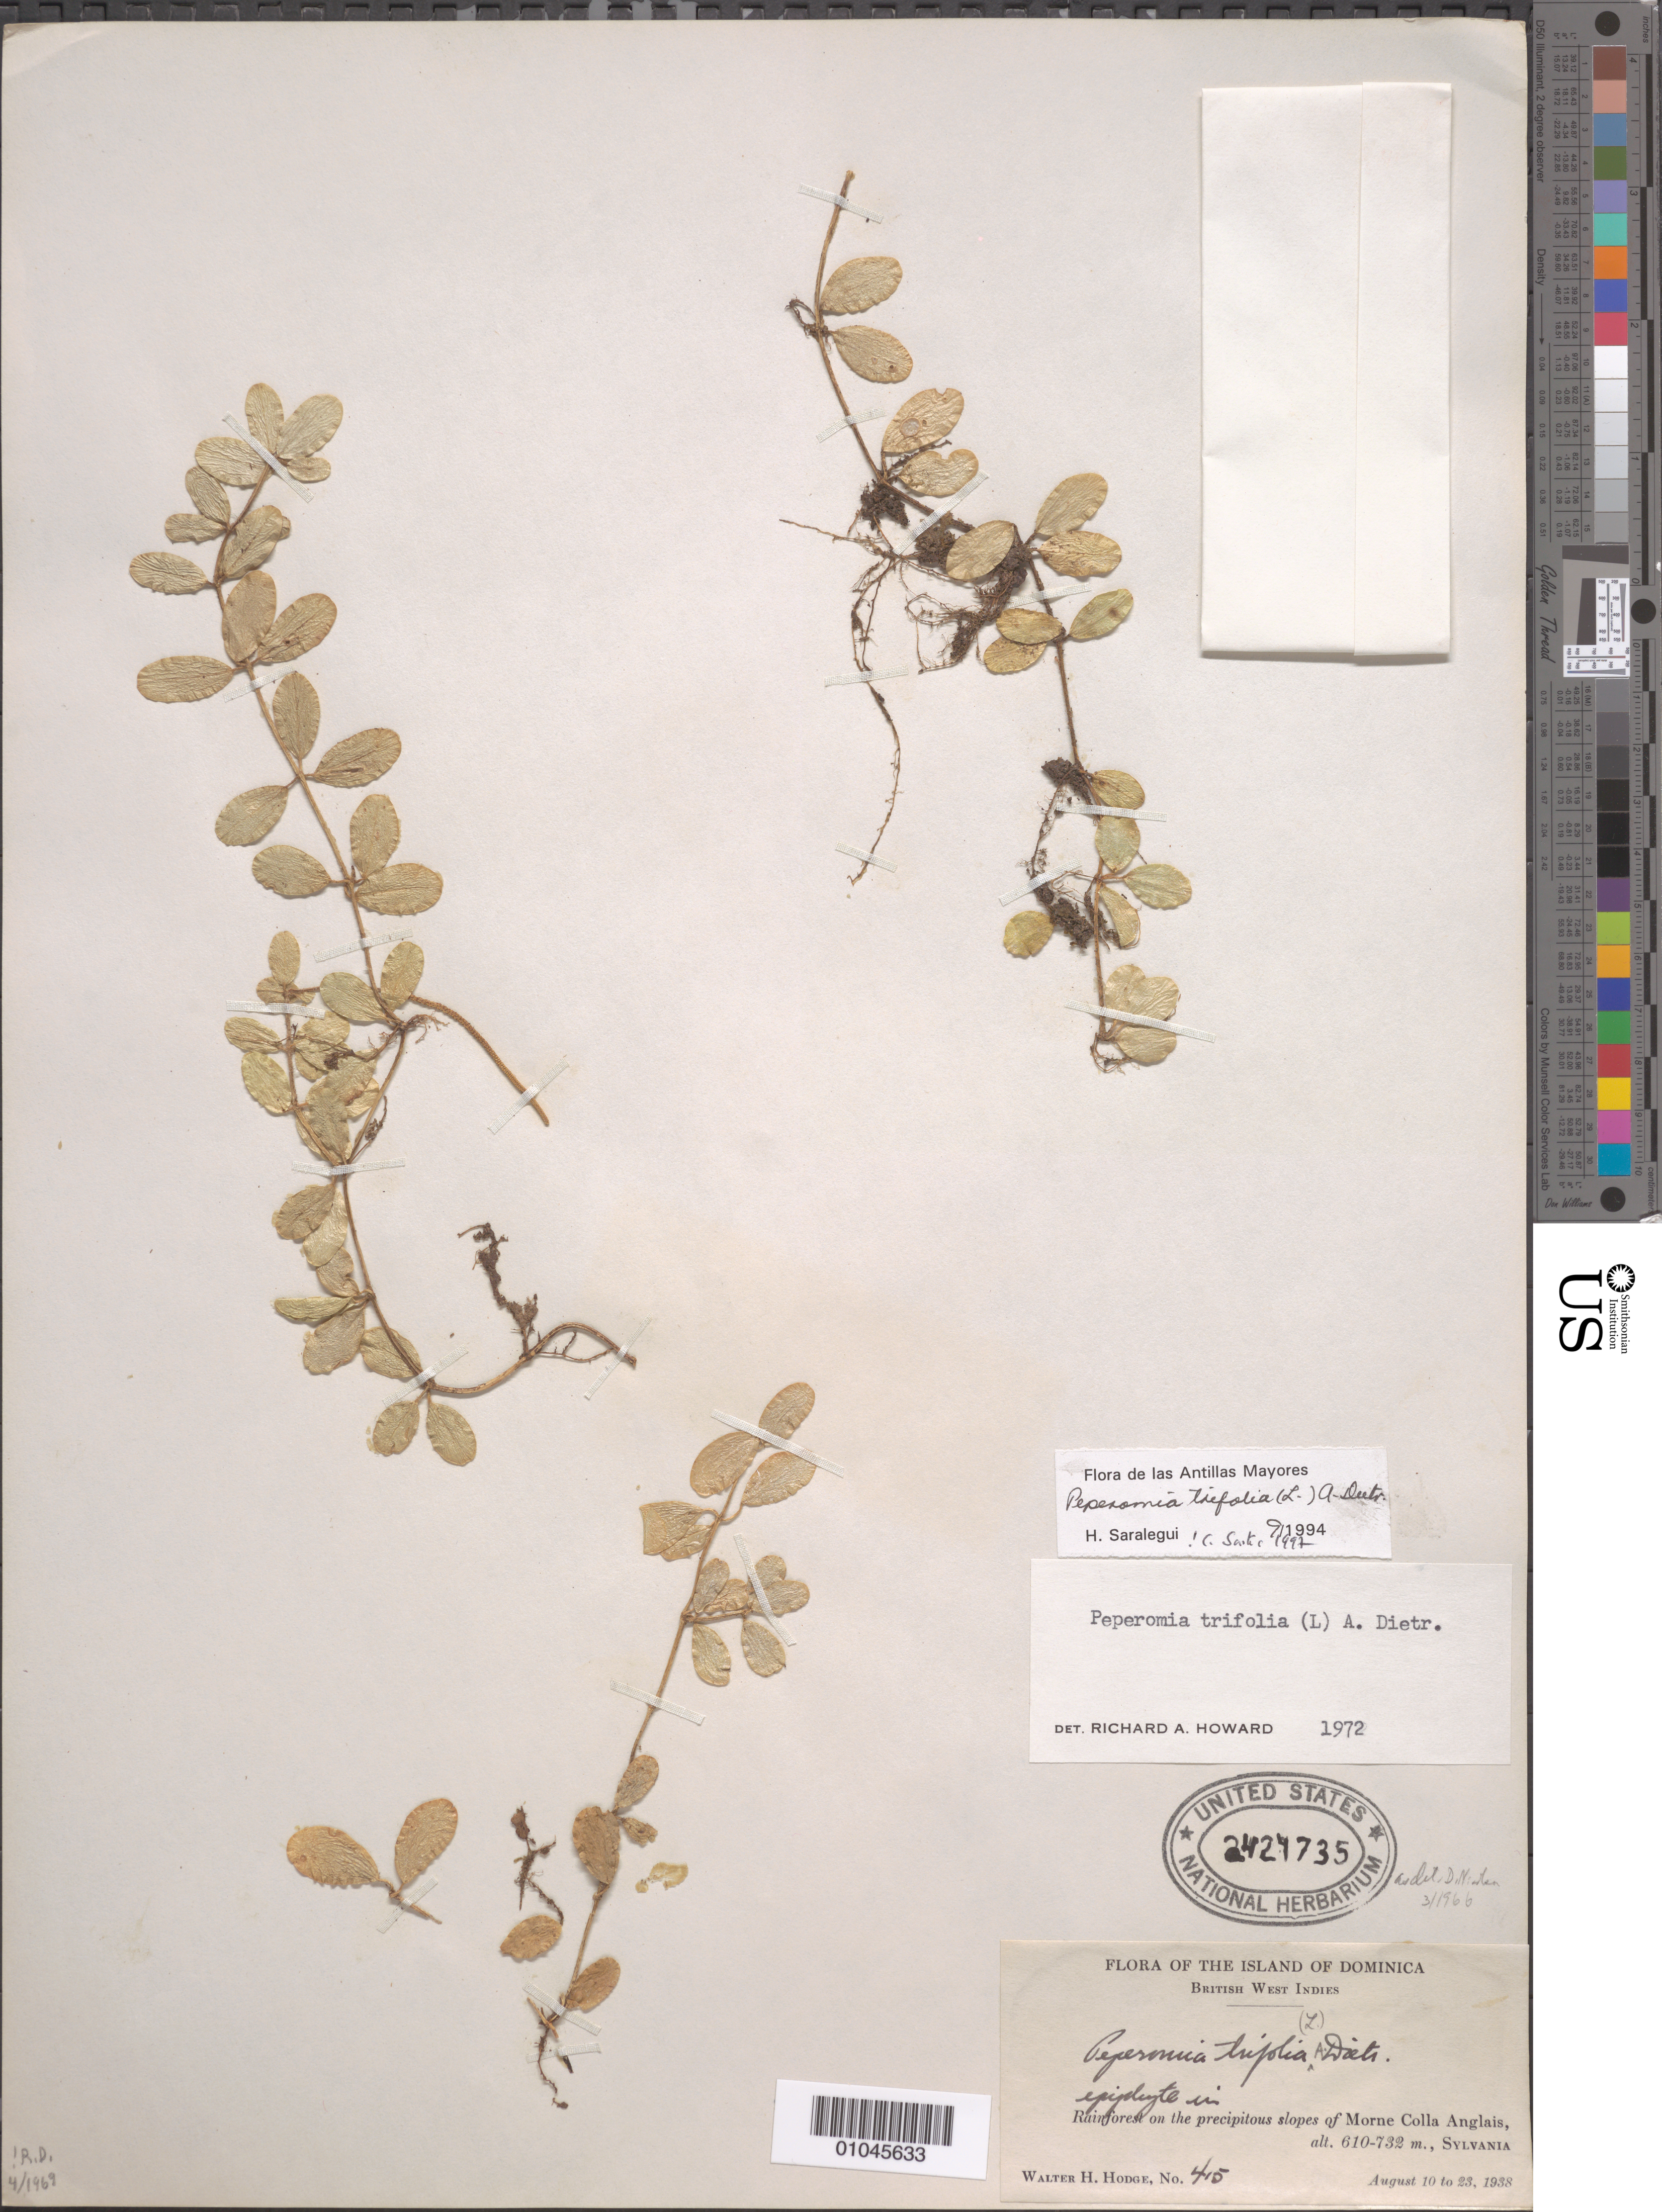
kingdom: Plantae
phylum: Tracheophyta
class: Magnoliopsida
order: Piperales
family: Piperaceae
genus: Peperomia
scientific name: Peperomia trifolia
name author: (L.) A. Dietr.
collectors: W. Hodge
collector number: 415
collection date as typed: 10 Aug 1938 to 23 Aug 1938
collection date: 1938-08-10/1938-08-23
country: Dominica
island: Dominica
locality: Rainforest on the precipitous slopes of Morne Colla Anglais.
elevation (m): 610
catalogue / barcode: US 2424735